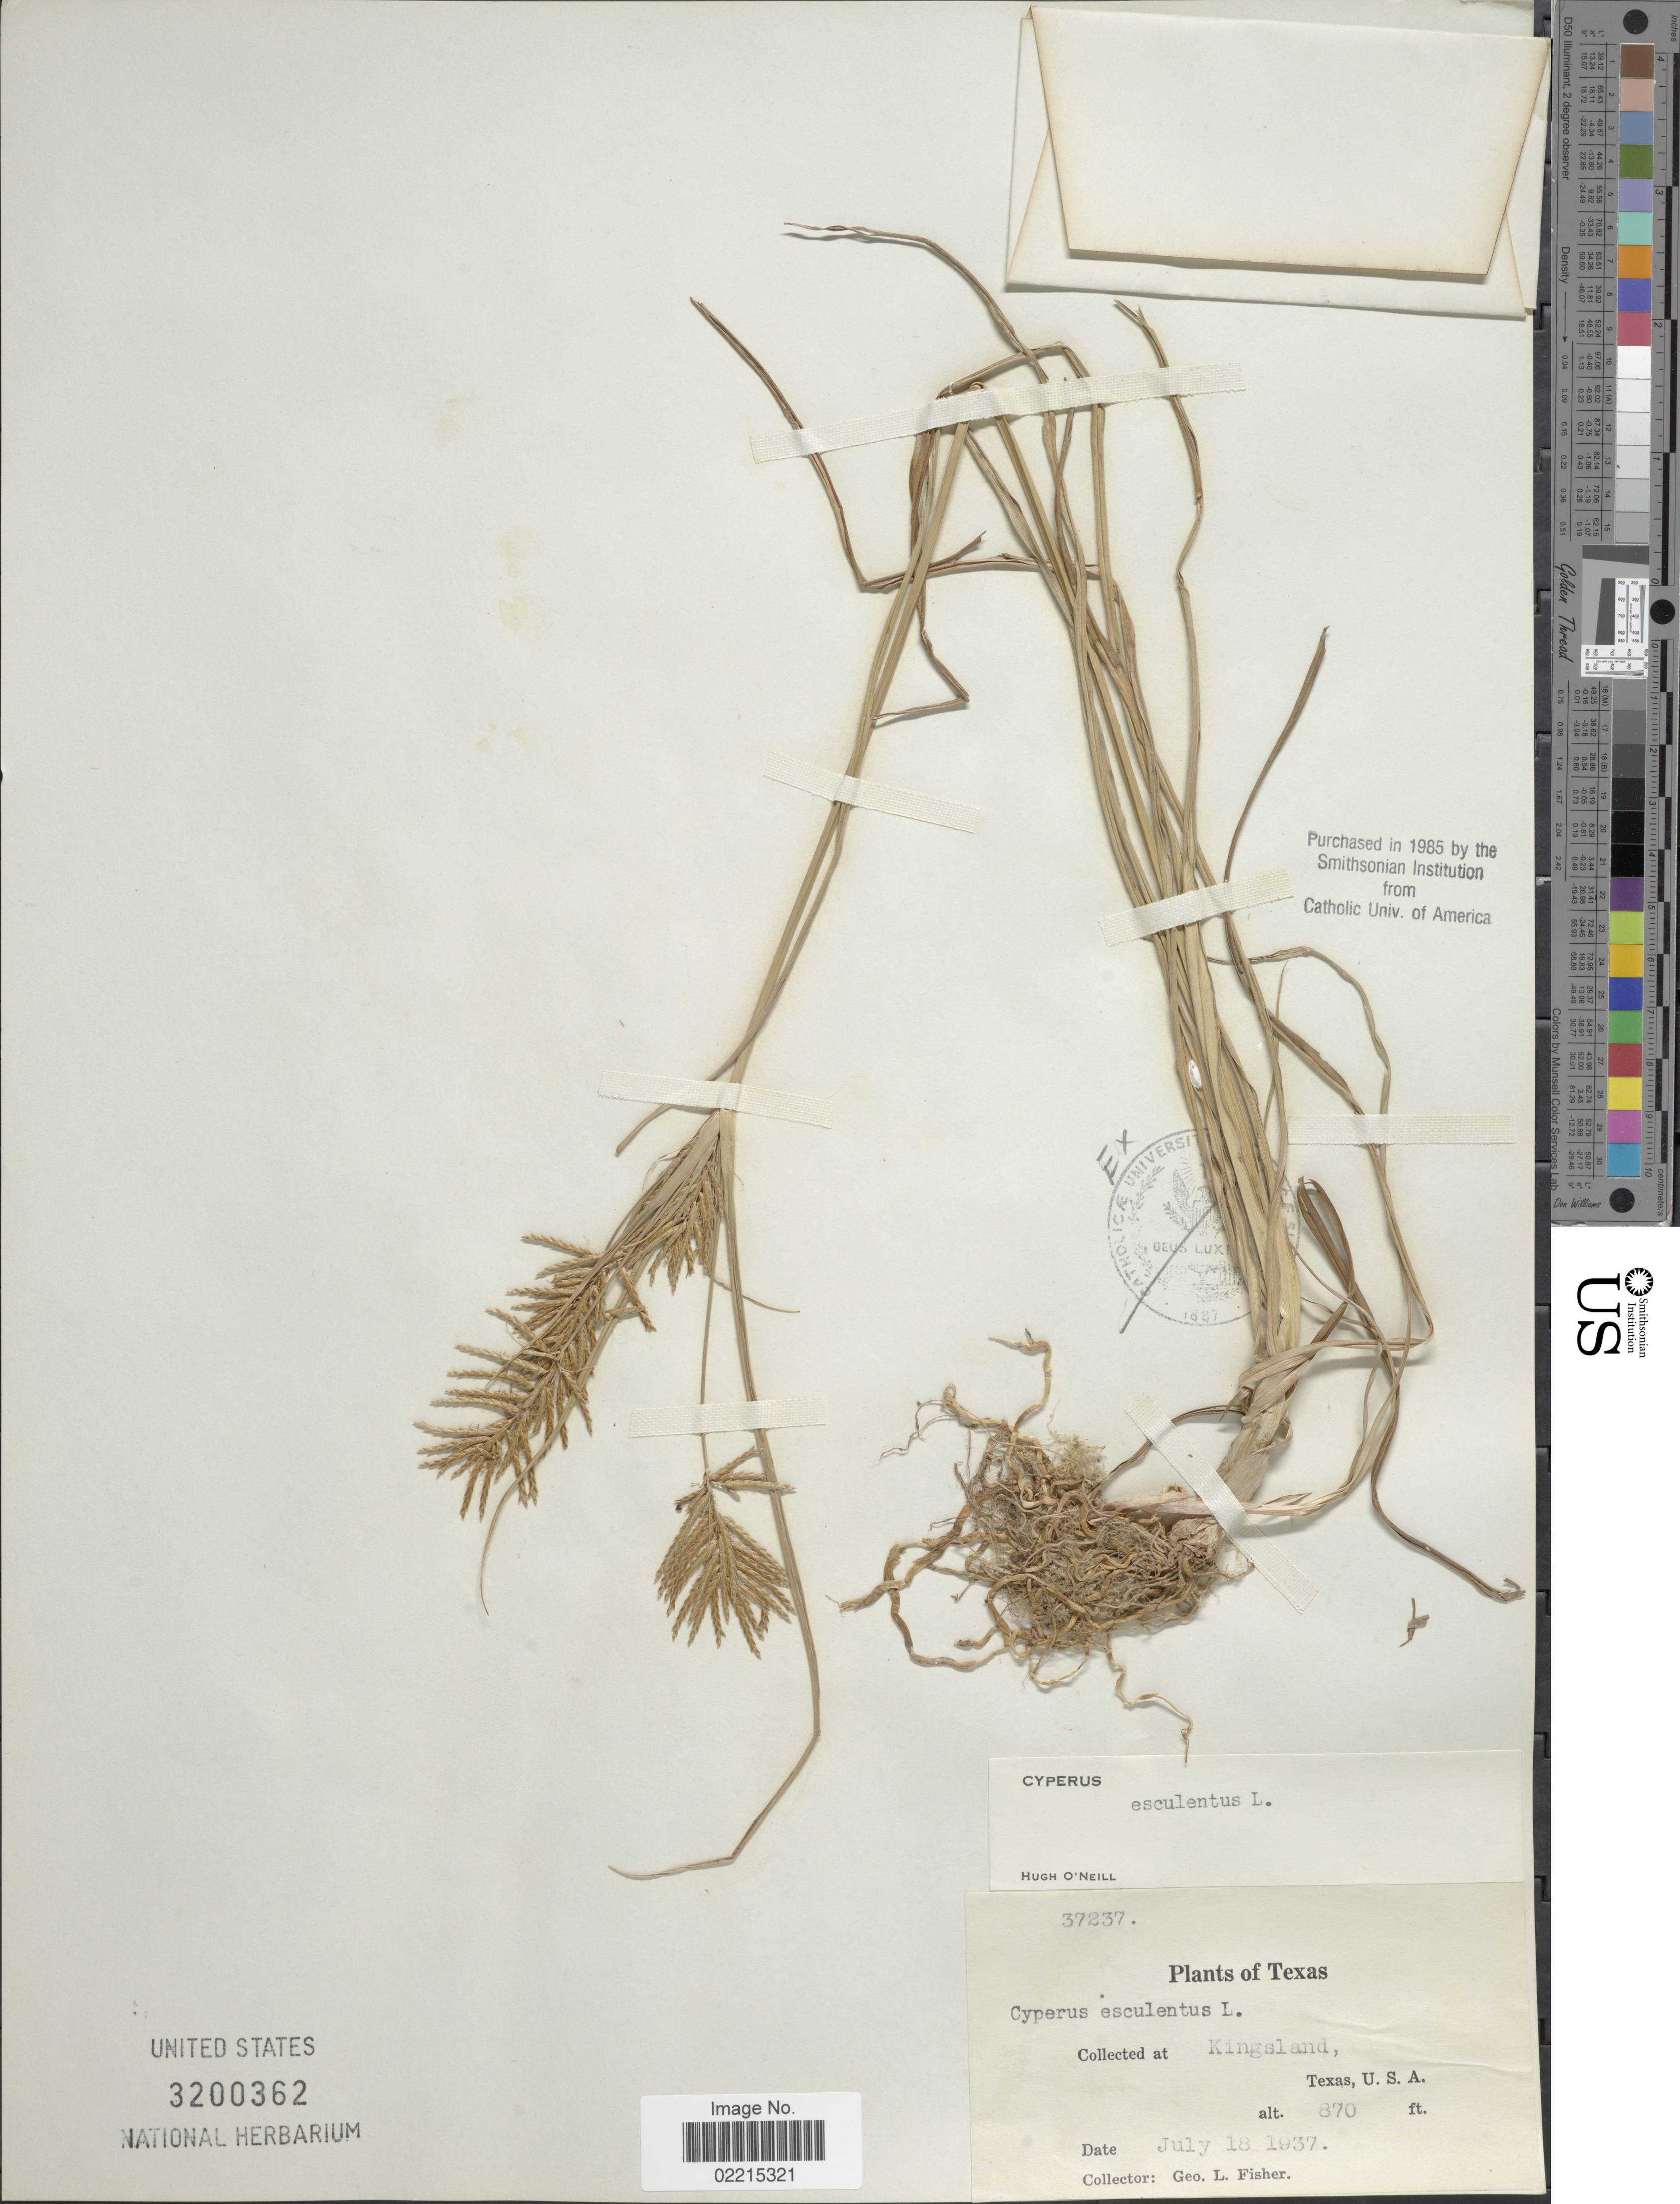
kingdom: Plantae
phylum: Tracheophyta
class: Liliopsida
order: Poales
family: Cyperaceae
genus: Cyperus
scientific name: Cyperus esculentus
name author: L.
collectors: G. L. Fisher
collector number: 37237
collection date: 1937-07-18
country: United States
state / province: Texas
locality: At Kingsland, Texas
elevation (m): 265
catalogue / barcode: US 3200362